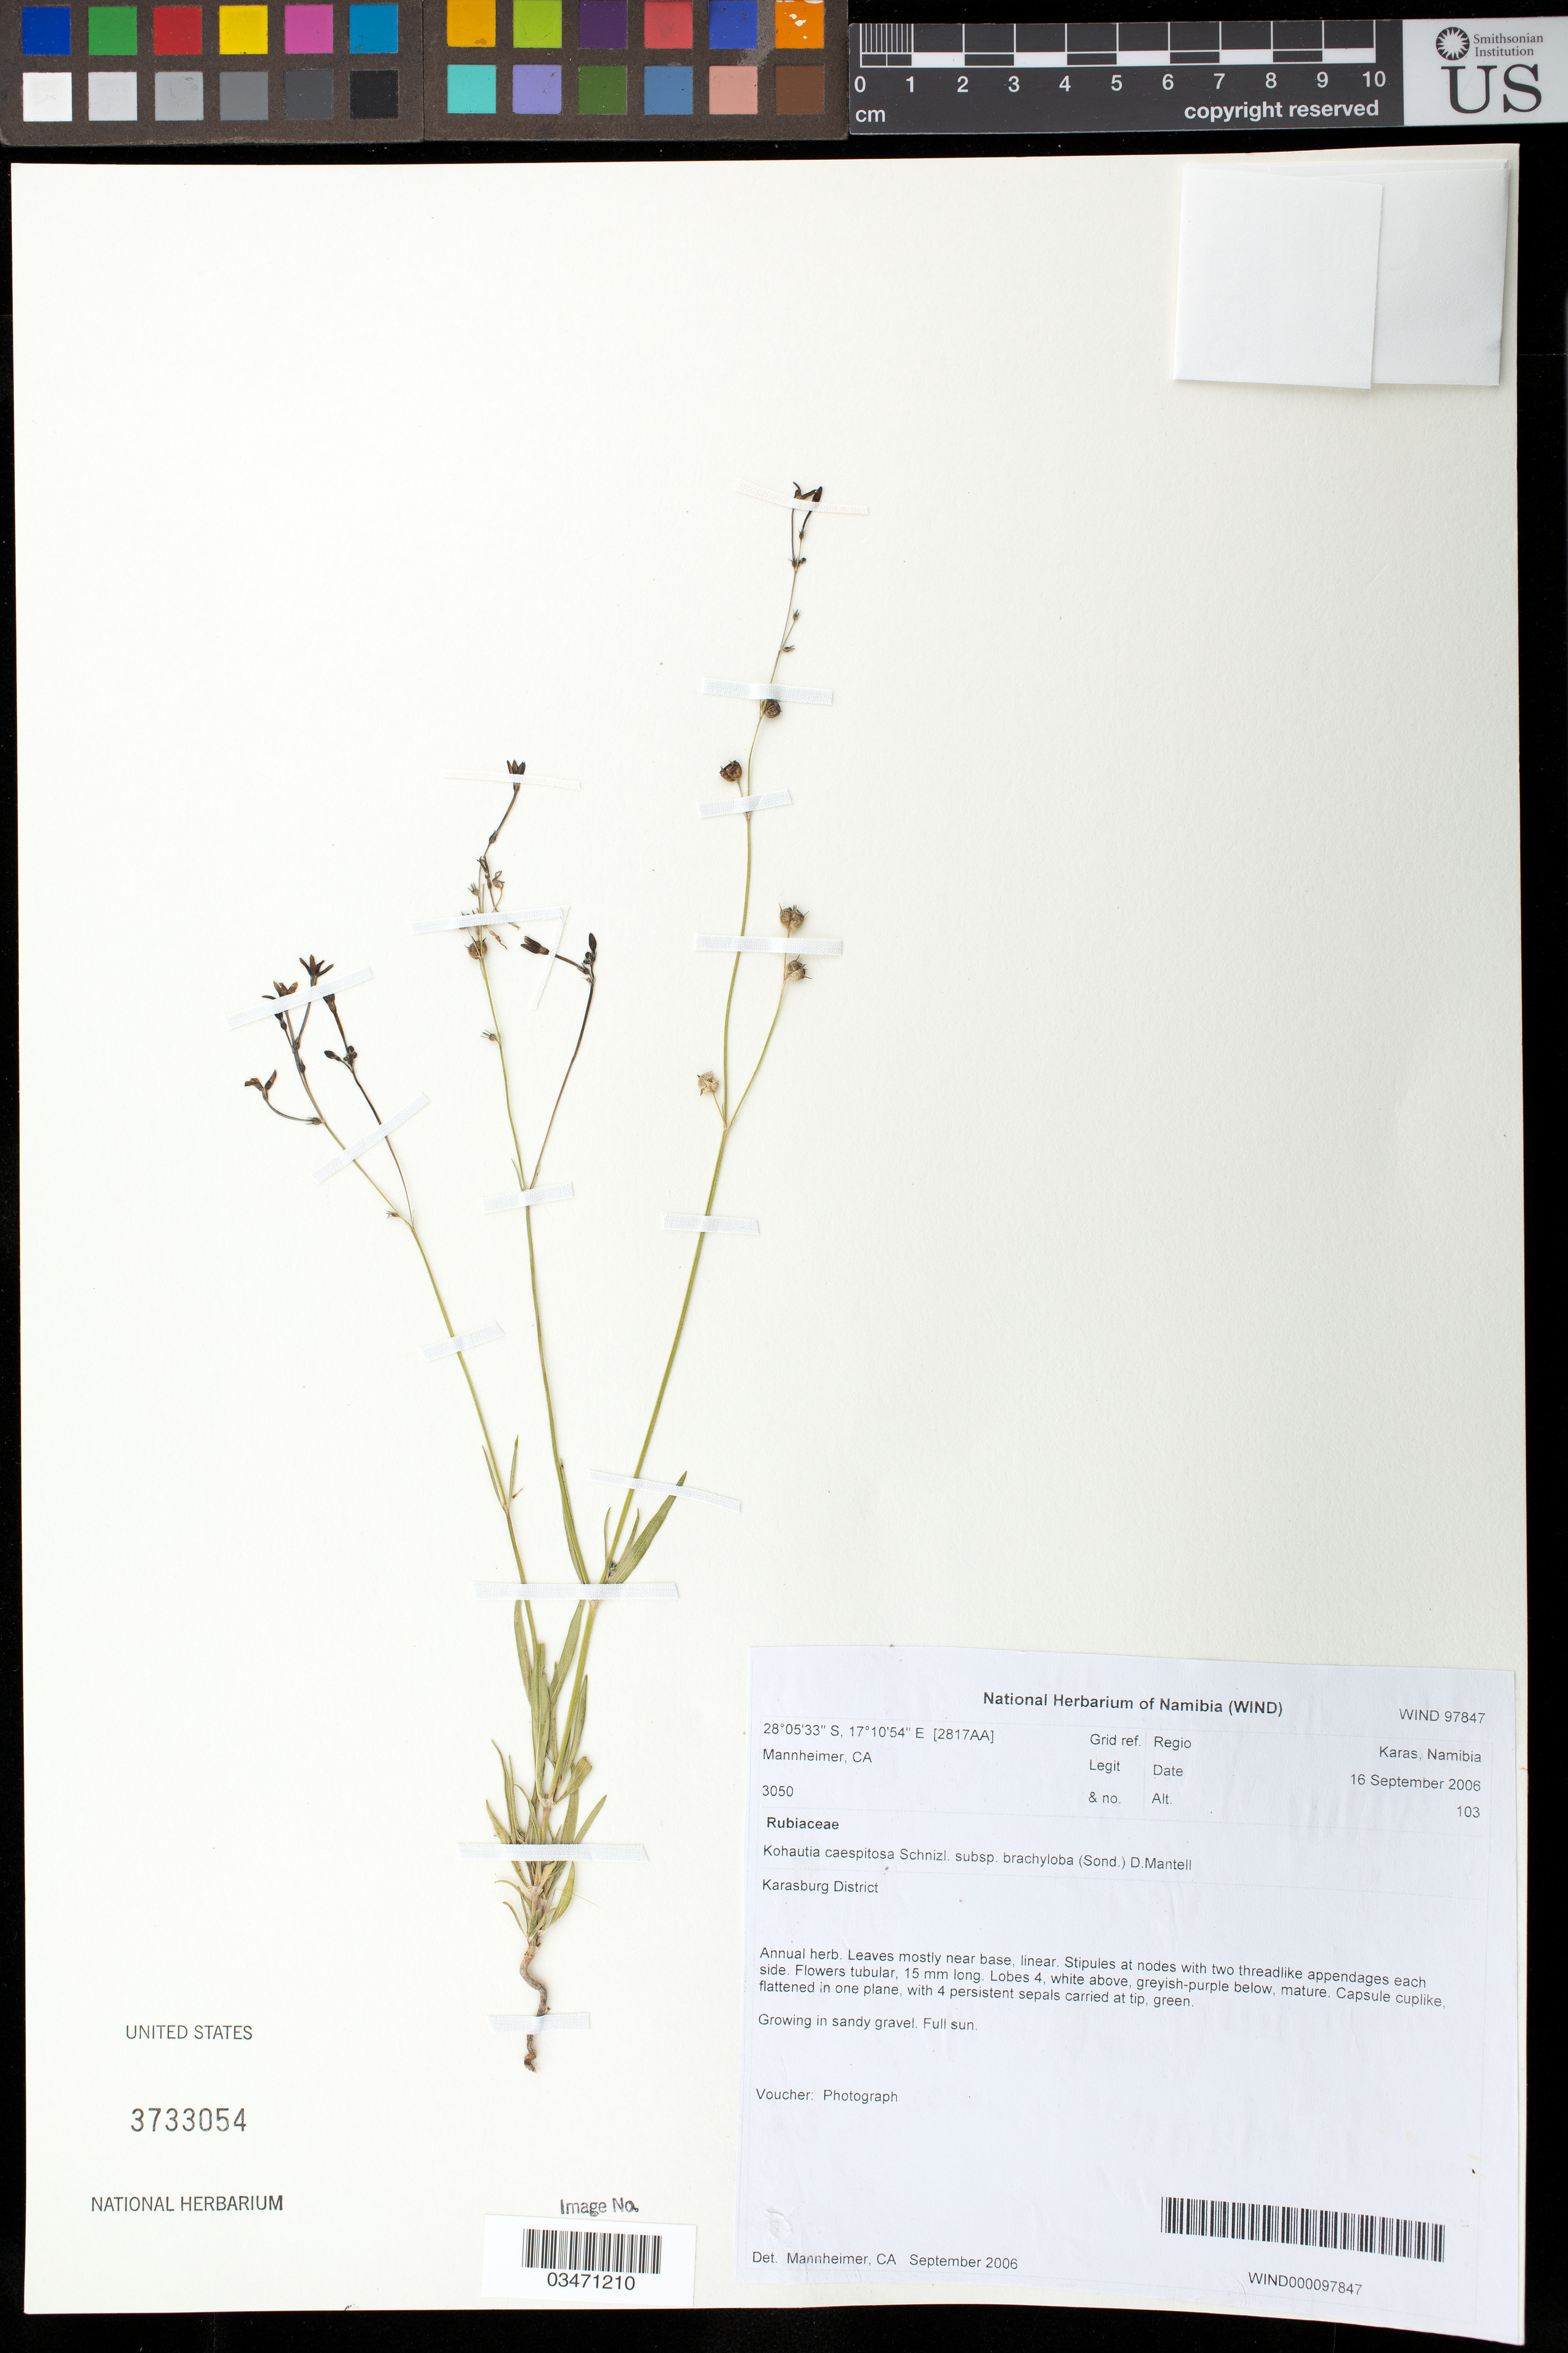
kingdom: Plantae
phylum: Tracheophyta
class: Magnoliopsida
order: Gentianales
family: Rubiaceae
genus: Kohautia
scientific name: Kohautia caespitosa subsp. brachyloba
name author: (Sond.) Mantell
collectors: C. A. Mannheimer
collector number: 3050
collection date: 2006-09-16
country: Namibia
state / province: Karas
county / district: Karasburg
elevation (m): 103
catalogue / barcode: US 3733054